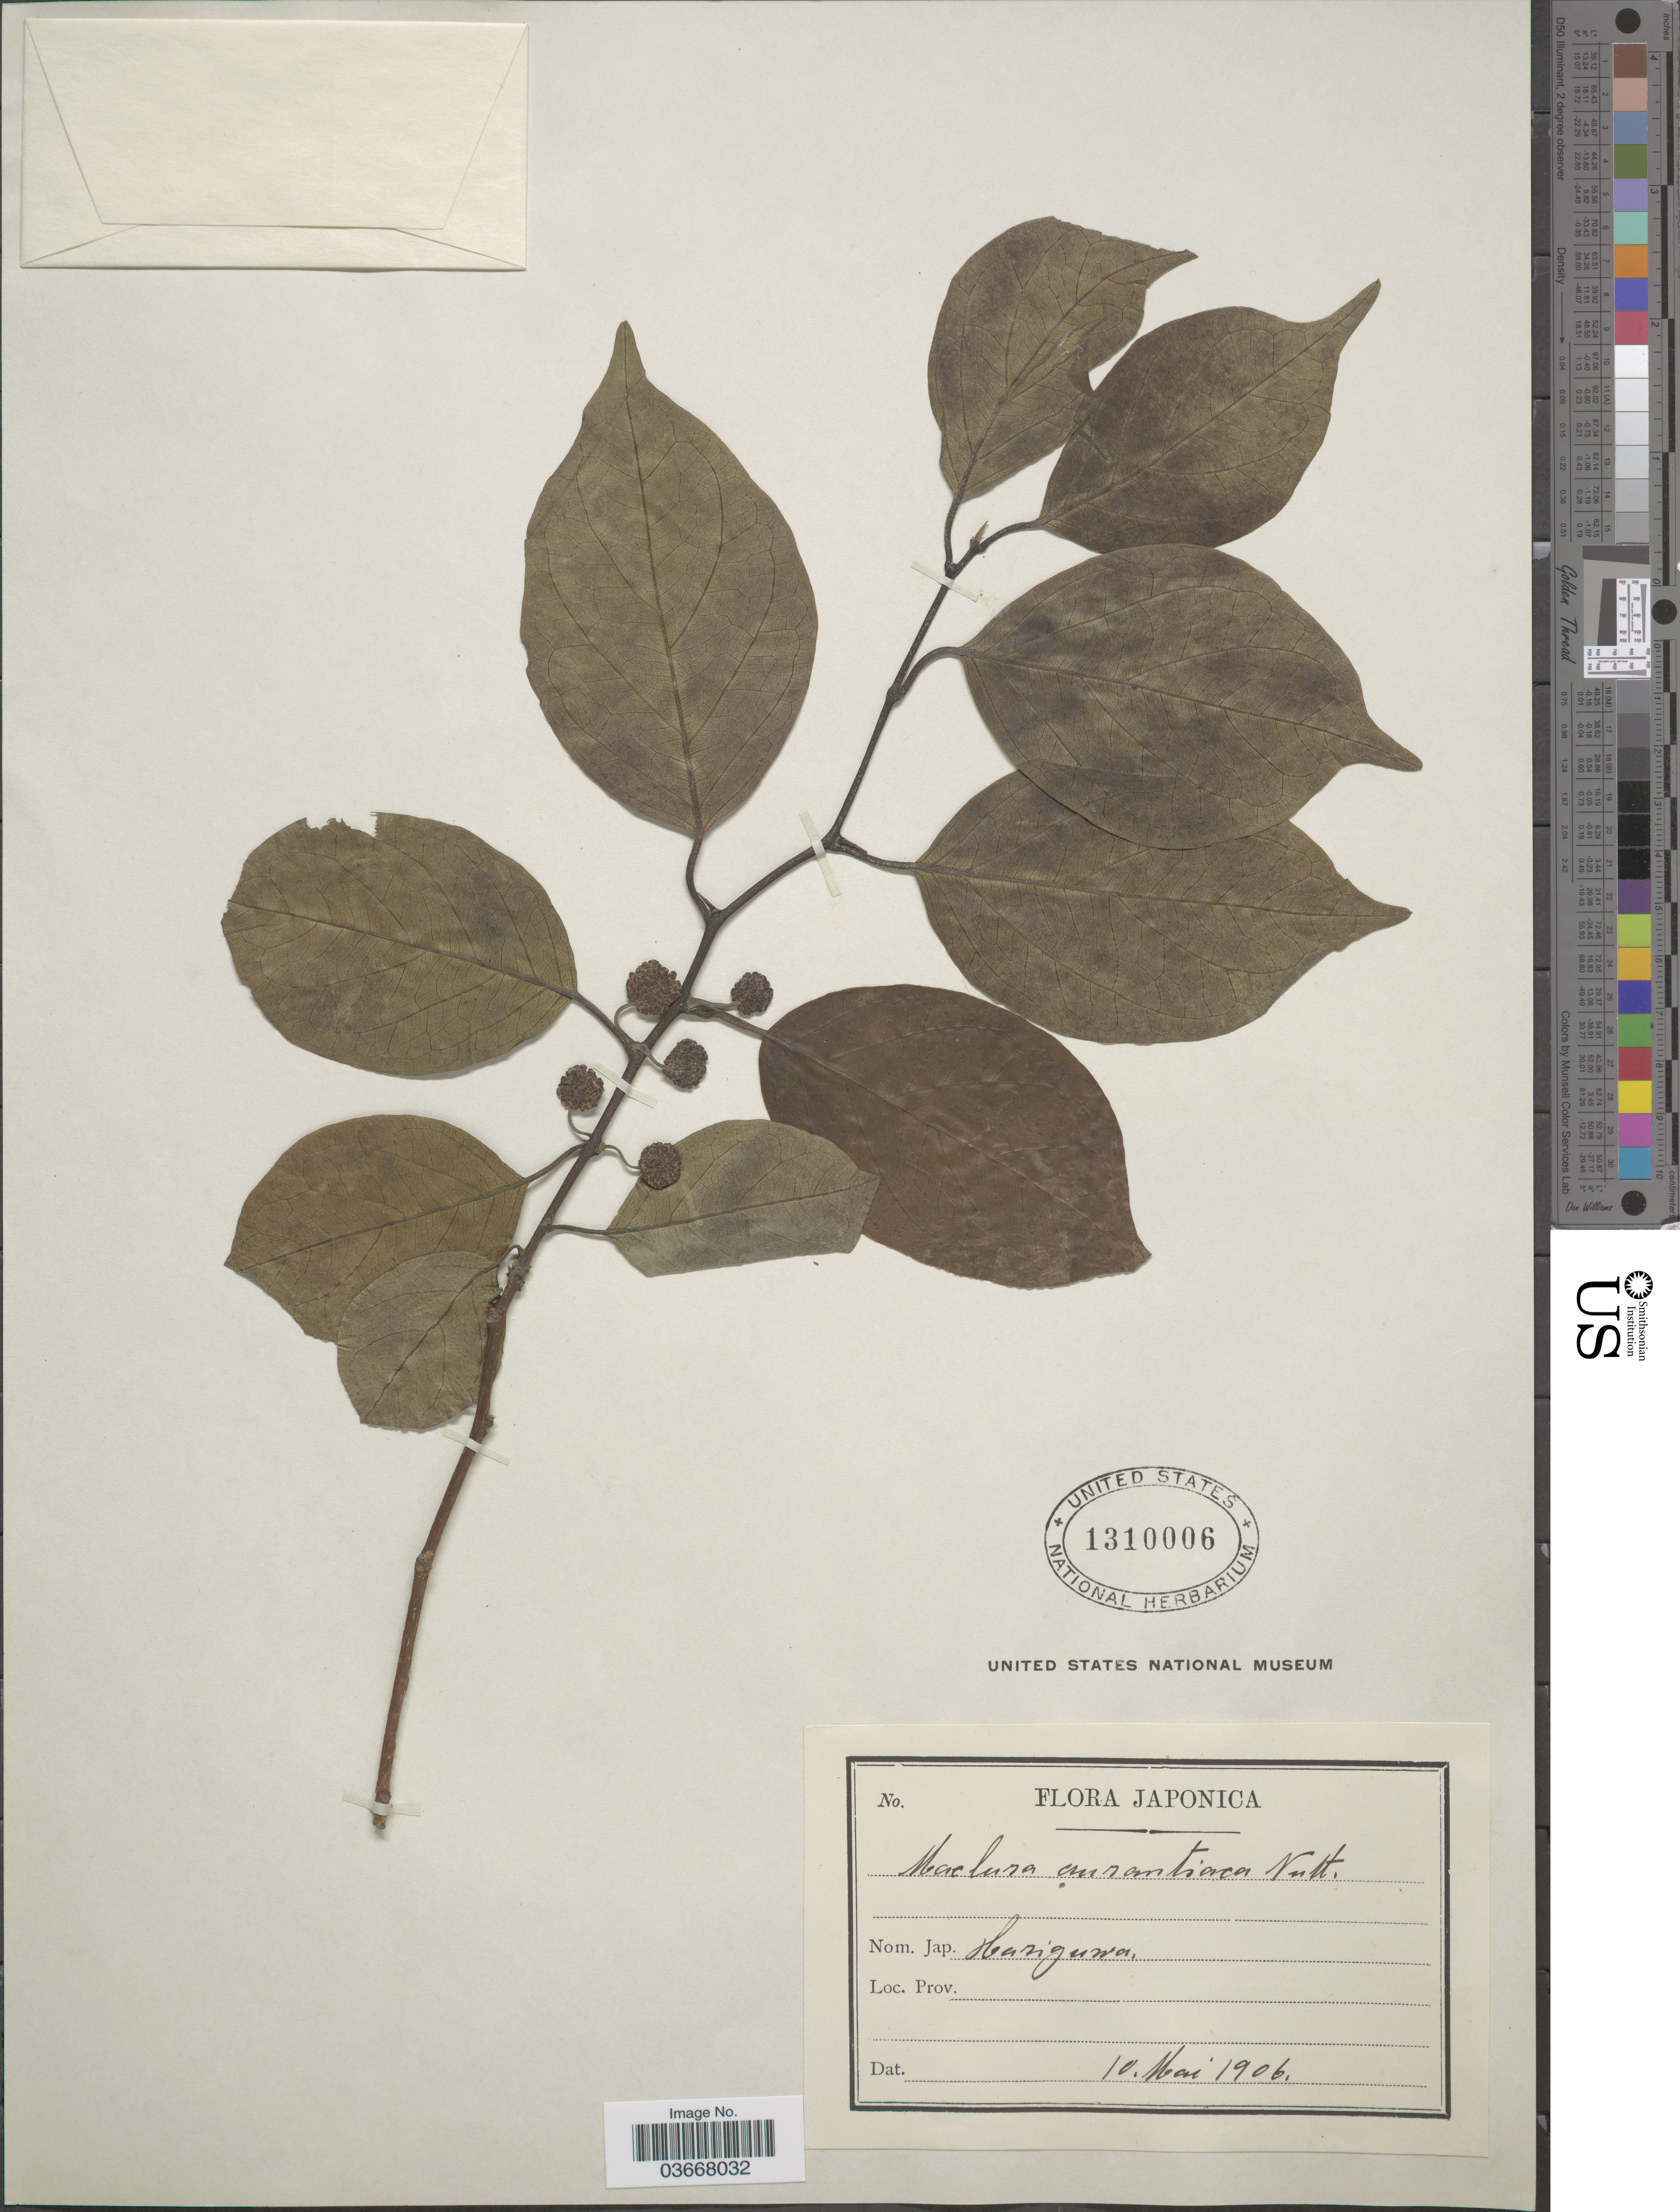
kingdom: Plantae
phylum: Tracheophyta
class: Magnoliopsida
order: Rosales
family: Moraceae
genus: Maclura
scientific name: Maclura aurantiaca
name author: Nutt.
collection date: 1906-05-10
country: Japan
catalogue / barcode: US 1310006